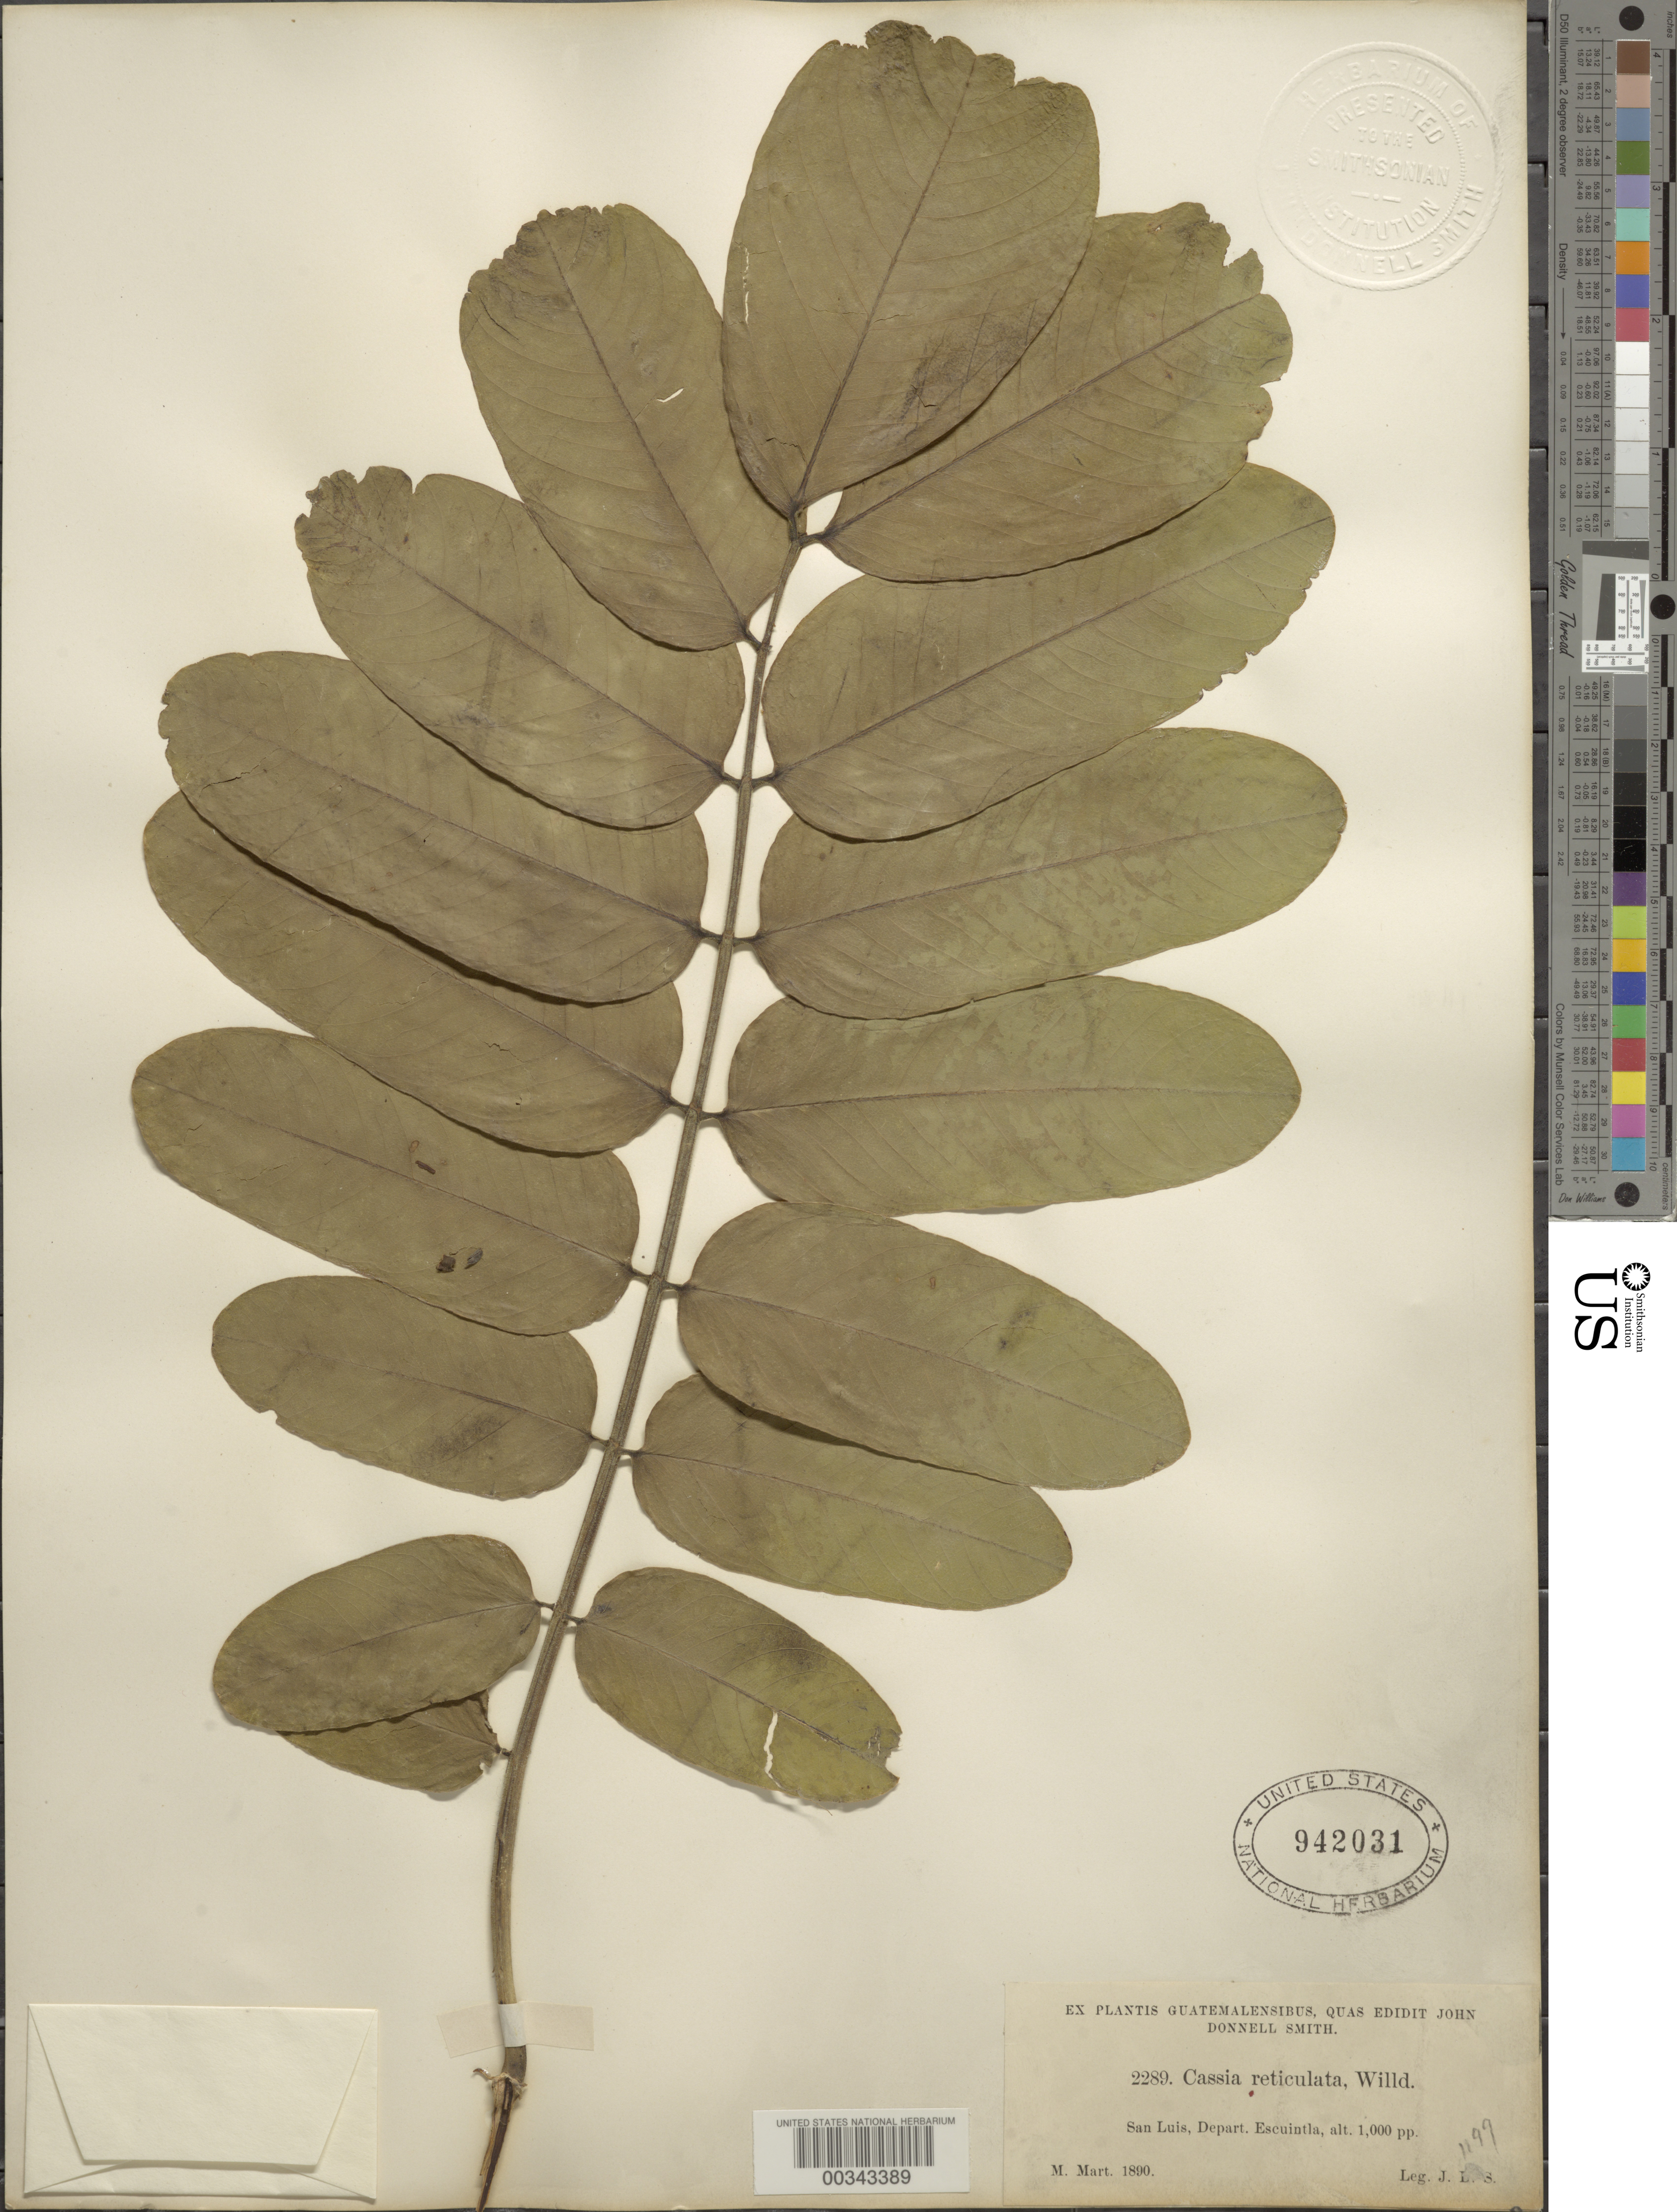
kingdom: Plantae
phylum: Tracheophyta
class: Magnoliopsida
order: Fabales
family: Fabaceae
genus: Senna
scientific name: Senna reticulata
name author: (Willd.) H.S. Irwin & Barneby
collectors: J. Donnell Smith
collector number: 2289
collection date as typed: Mar 1900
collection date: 1900-03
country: Guatemala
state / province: Escuintla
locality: San Luis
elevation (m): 305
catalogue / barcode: US 942031